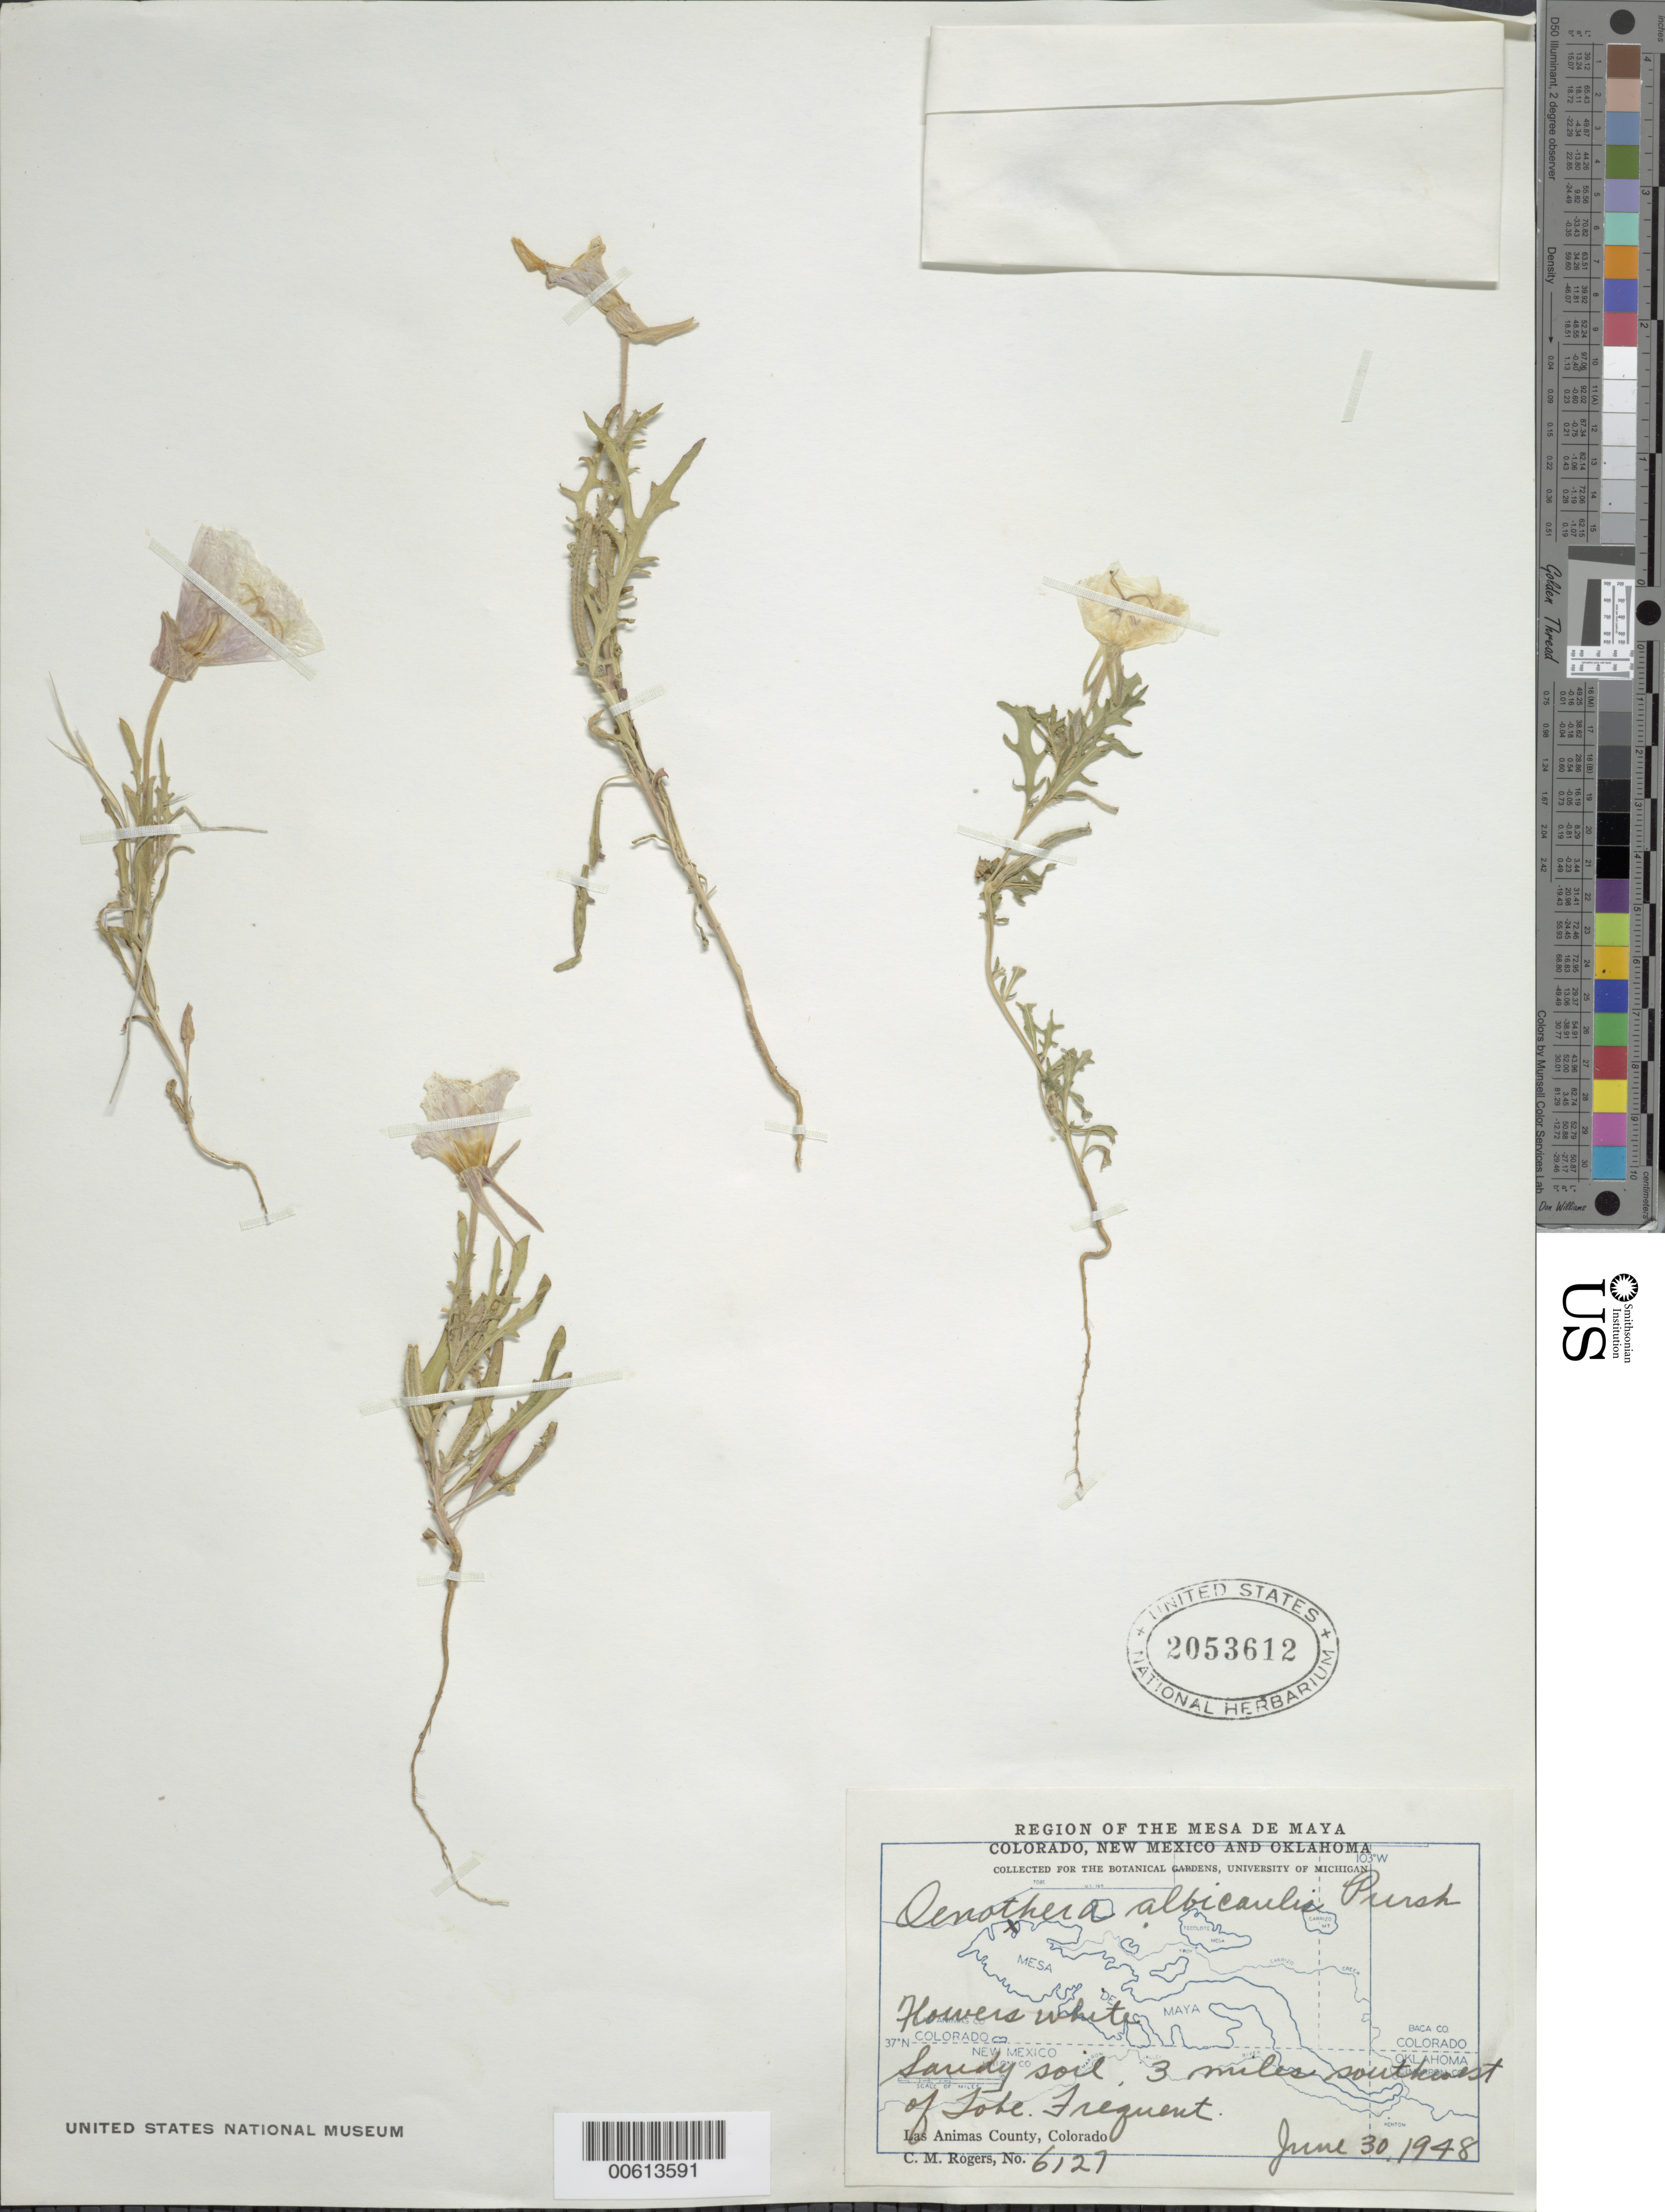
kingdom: Plantae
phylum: Tracheophyta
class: Magnoliopsida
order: Myrtales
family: Onagraceae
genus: Oenothera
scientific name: Oenothera albicaulis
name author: Pursh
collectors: C. M. Rogers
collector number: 6127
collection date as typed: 30 Jun 1948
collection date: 1948-06-30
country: United States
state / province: Colorado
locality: SW of Lake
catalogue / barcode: US 2053612